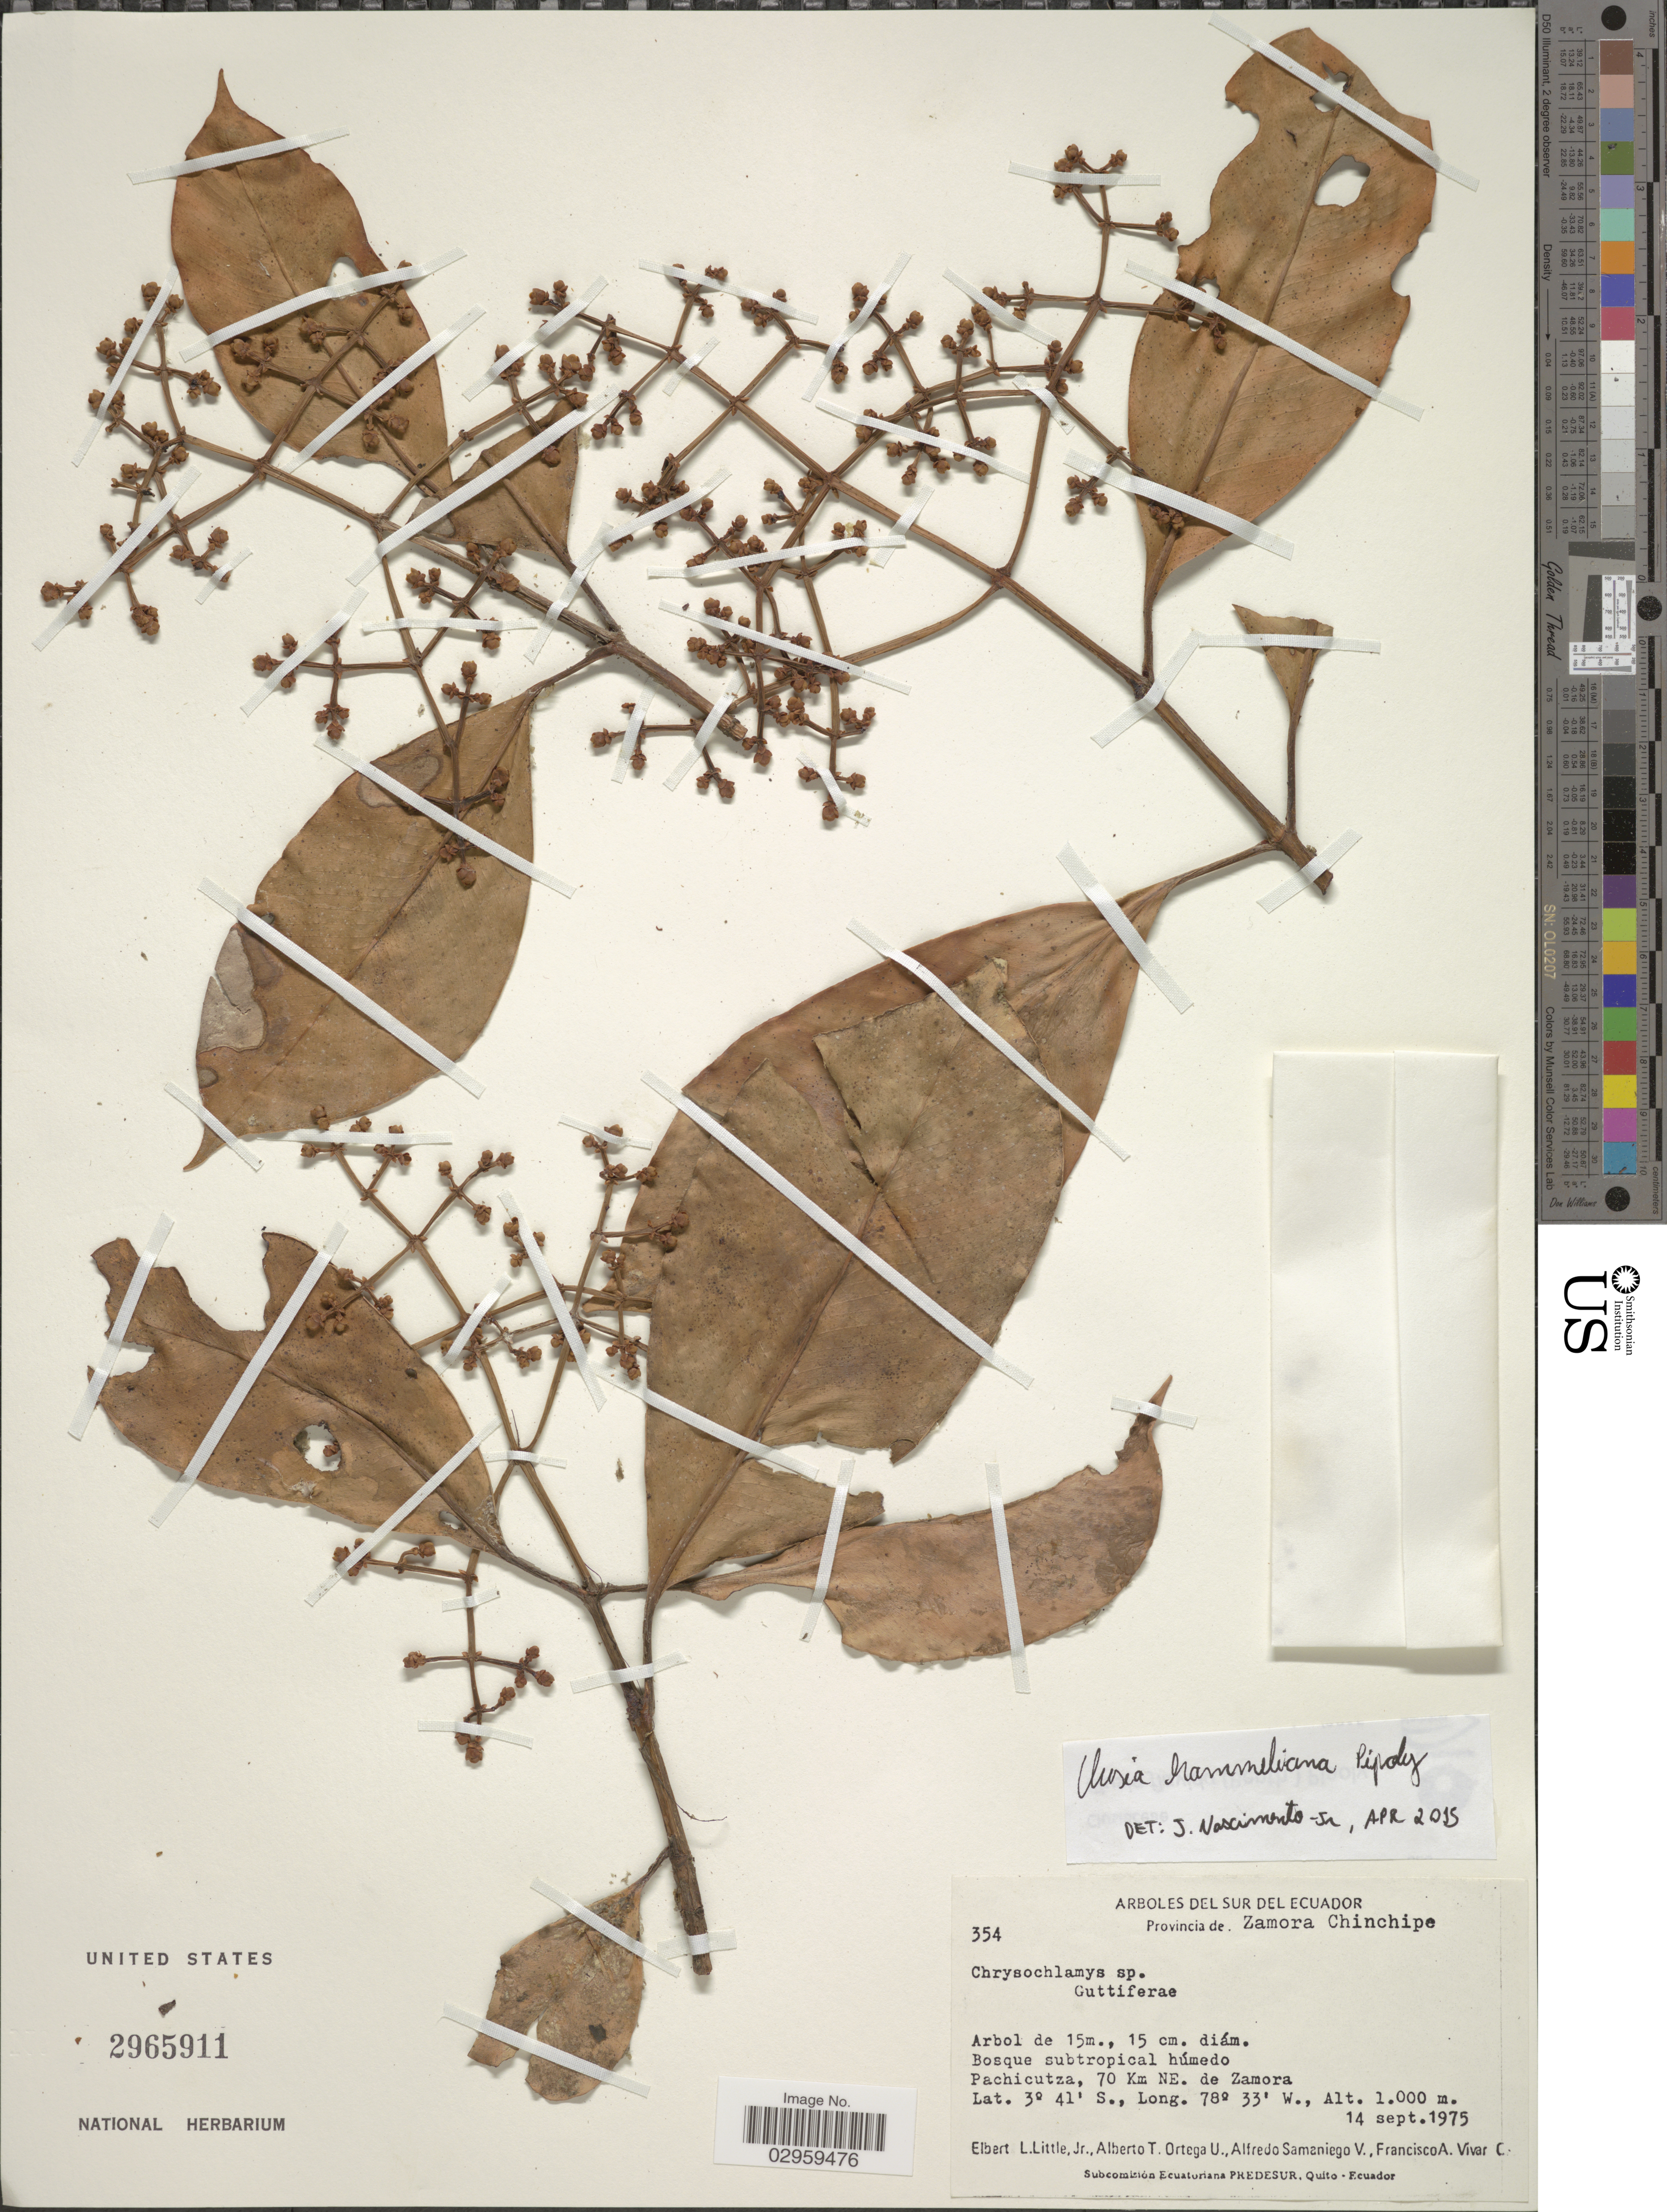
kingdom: Plantae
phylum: Tracheophyta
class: Magnoliopsida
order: Malpighiales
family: Clusiaceae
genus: Clusia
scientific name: Clusia hammeliana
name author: Pipoly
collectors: E. L. Little, A. T. Ortega U., A. V. Samaniego & F. A. Vivar C.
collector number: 354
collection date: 1975-09-14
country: Ecuador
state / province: Zamora-Chinchipe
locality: Provincia de Zamora Chinchipe. Bosque subtropical húmedo Pachicutza, 70 Km NE. de Zamora.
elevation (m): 1000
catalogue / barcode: US 2965911